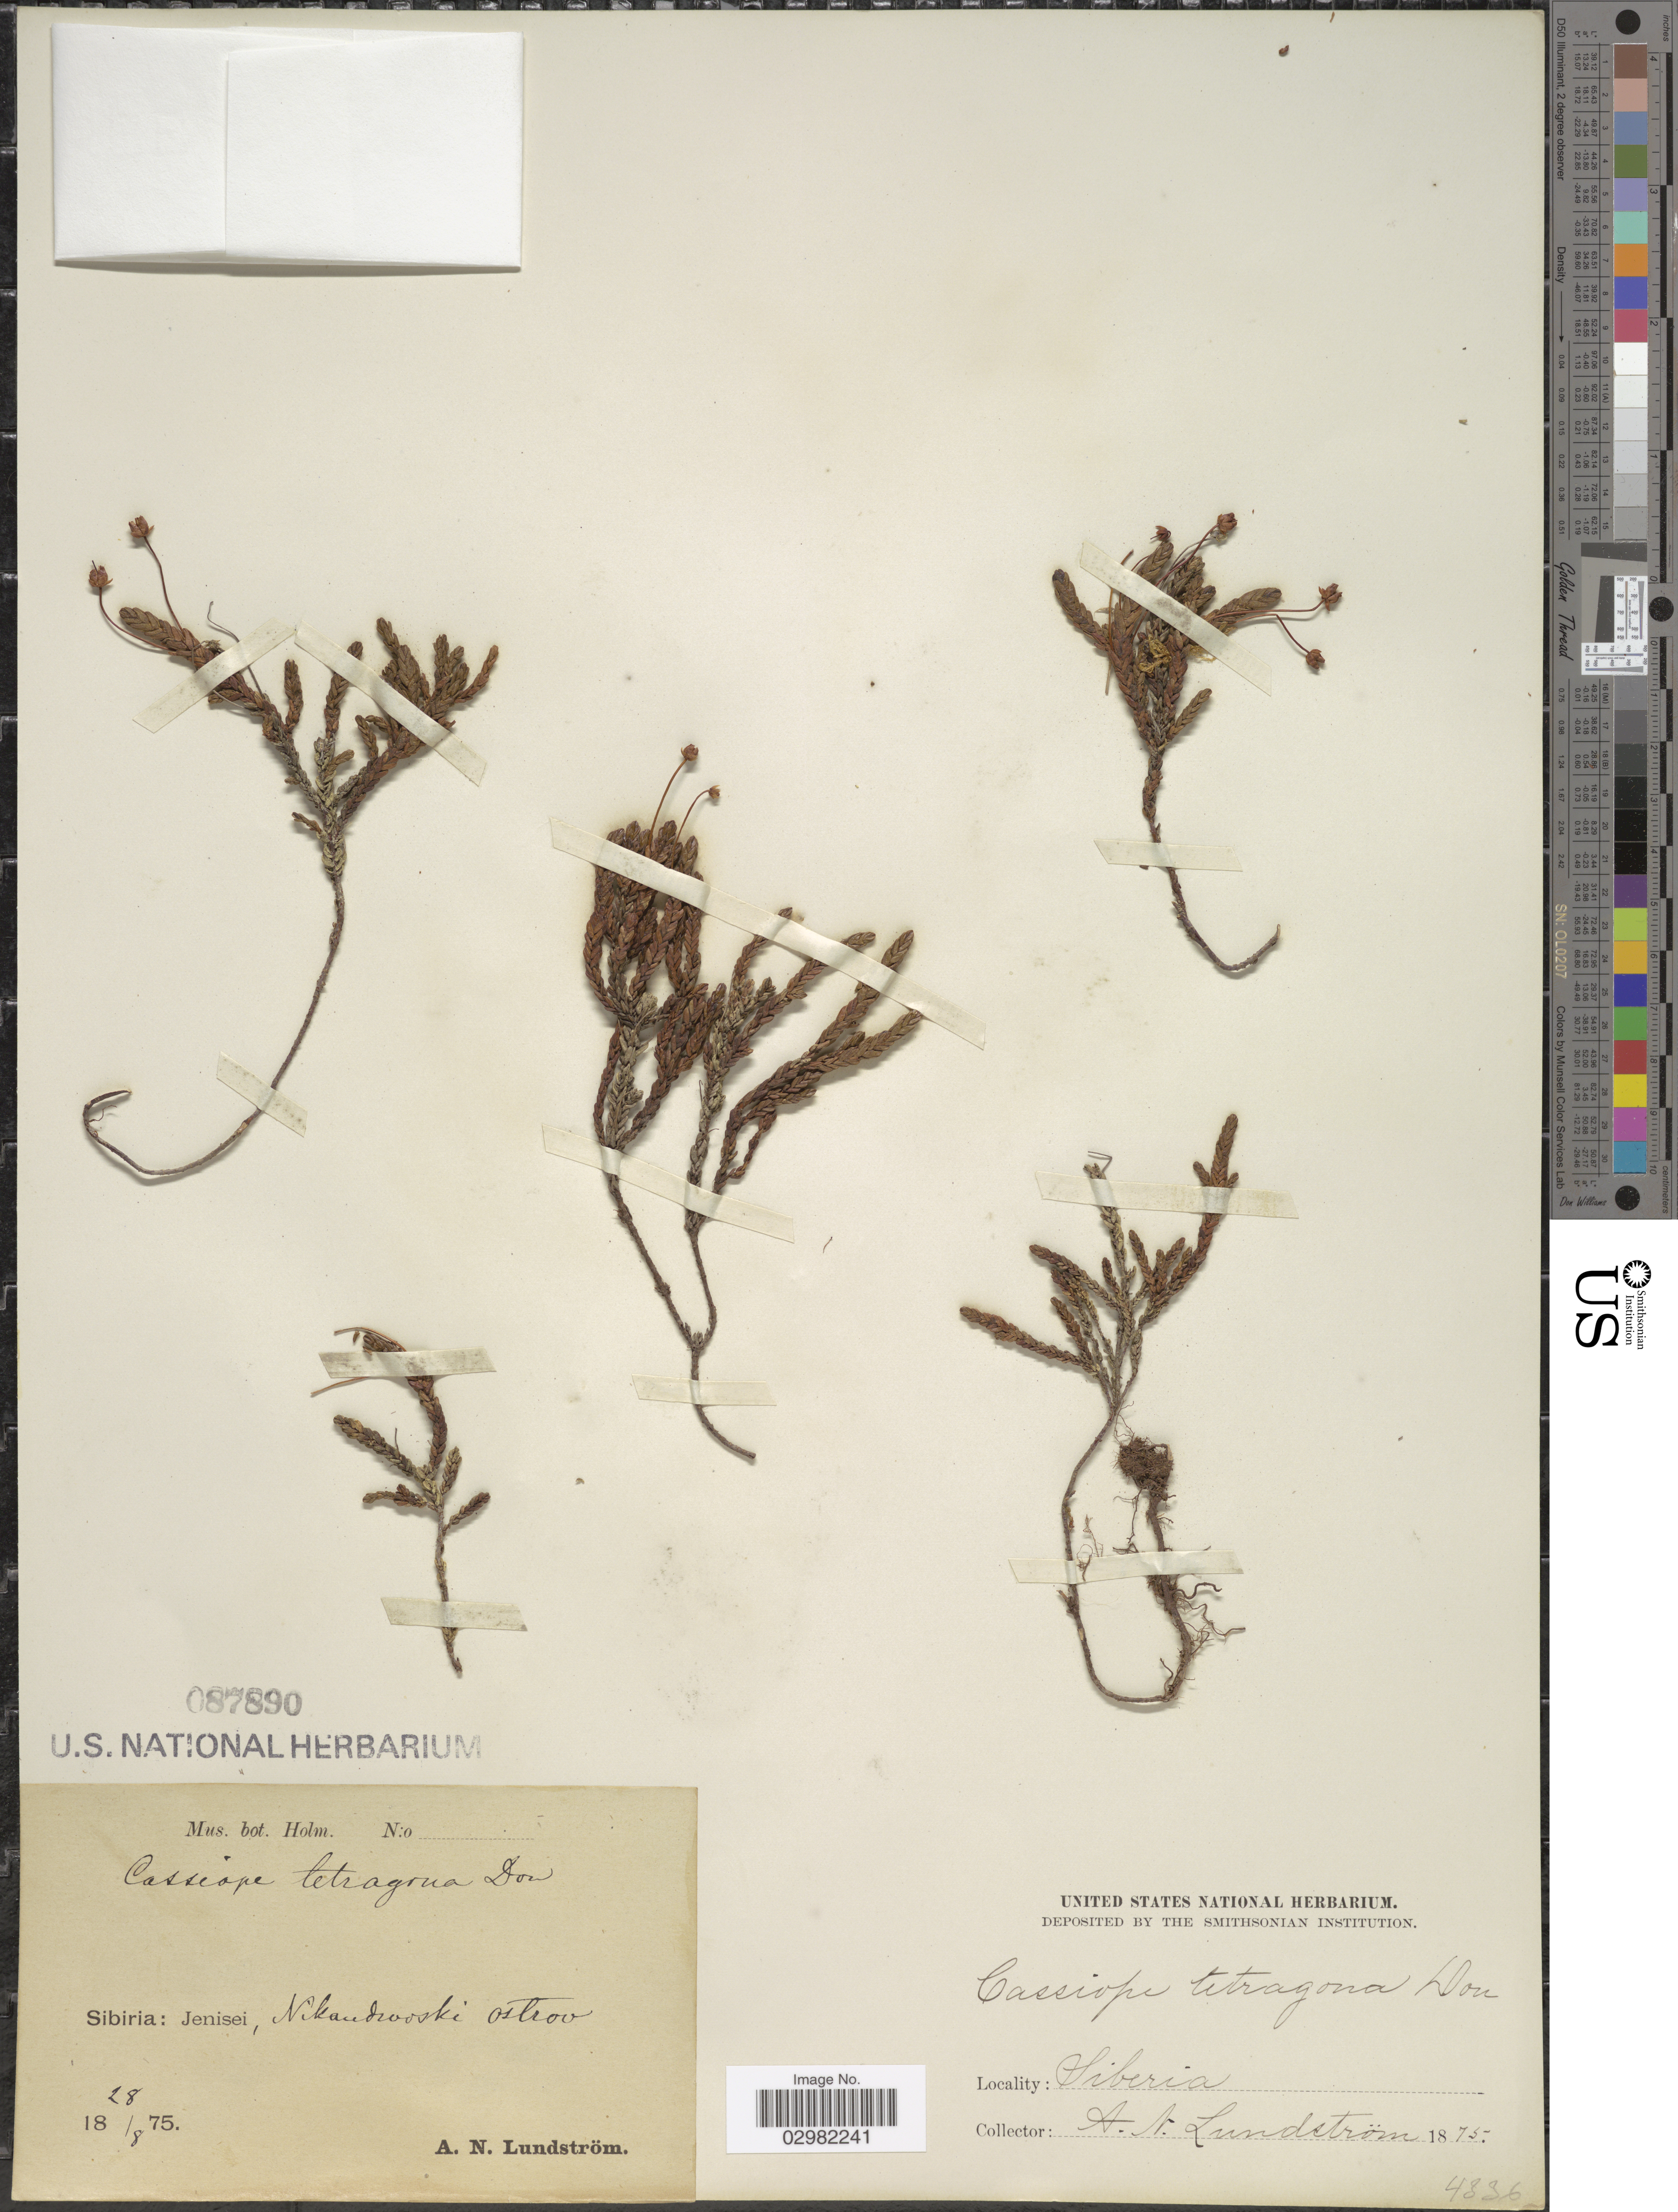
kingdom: Plantae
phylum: Tracheophyta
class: Magnoliopsida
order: Ericales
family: Ericaceae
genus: Cassiope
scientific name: Cassiope tetragona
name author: (L.) D. Don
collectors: A. N. Lundstrom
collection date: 1875-08-28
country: Russian Federation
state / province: Krasnoyarsk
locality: Sibiria: Jenisei, Nikandrovski ostrov.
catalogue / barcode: US 87890